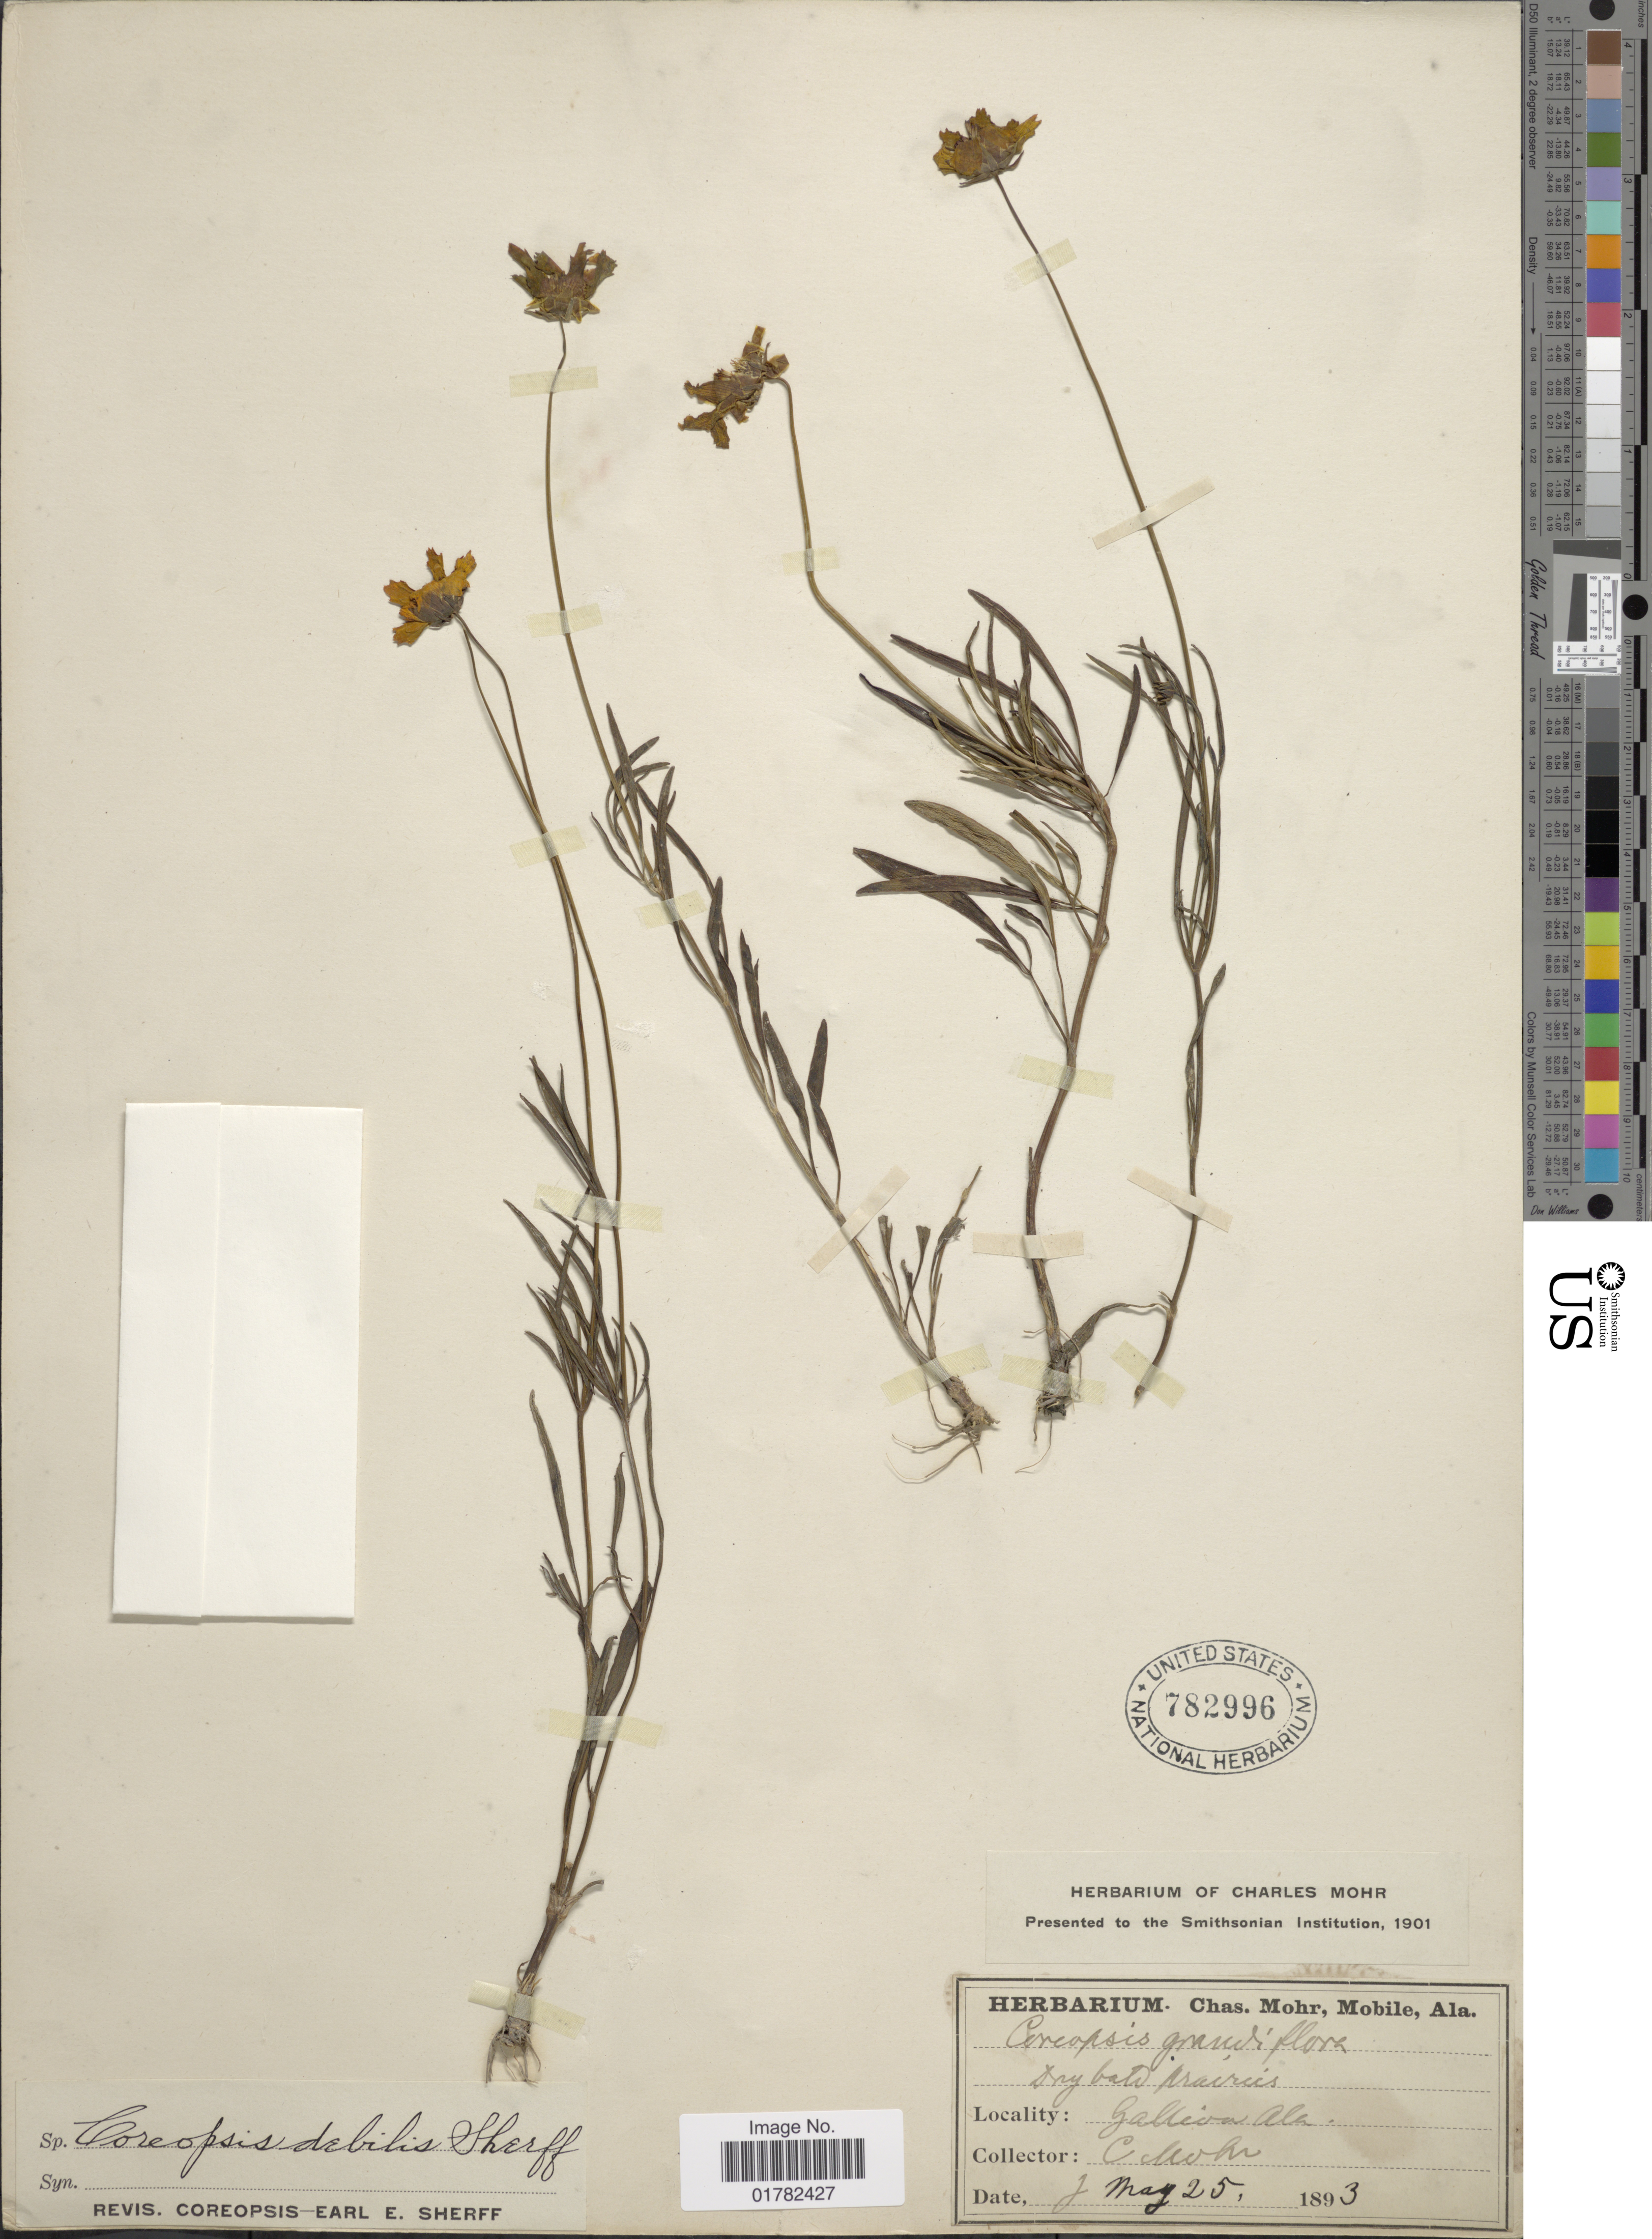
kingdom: Plantae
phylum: Tracheophyta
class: Magnoliopsida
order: Asterales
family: Asteraceae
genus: Coreopsis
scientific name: Coreopsis debilis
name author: Sherff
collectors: C. T. Mohr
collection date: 1893-05-05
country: United States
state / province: Alabama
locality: Dry below prairies, Gallison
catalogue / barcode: US 782996